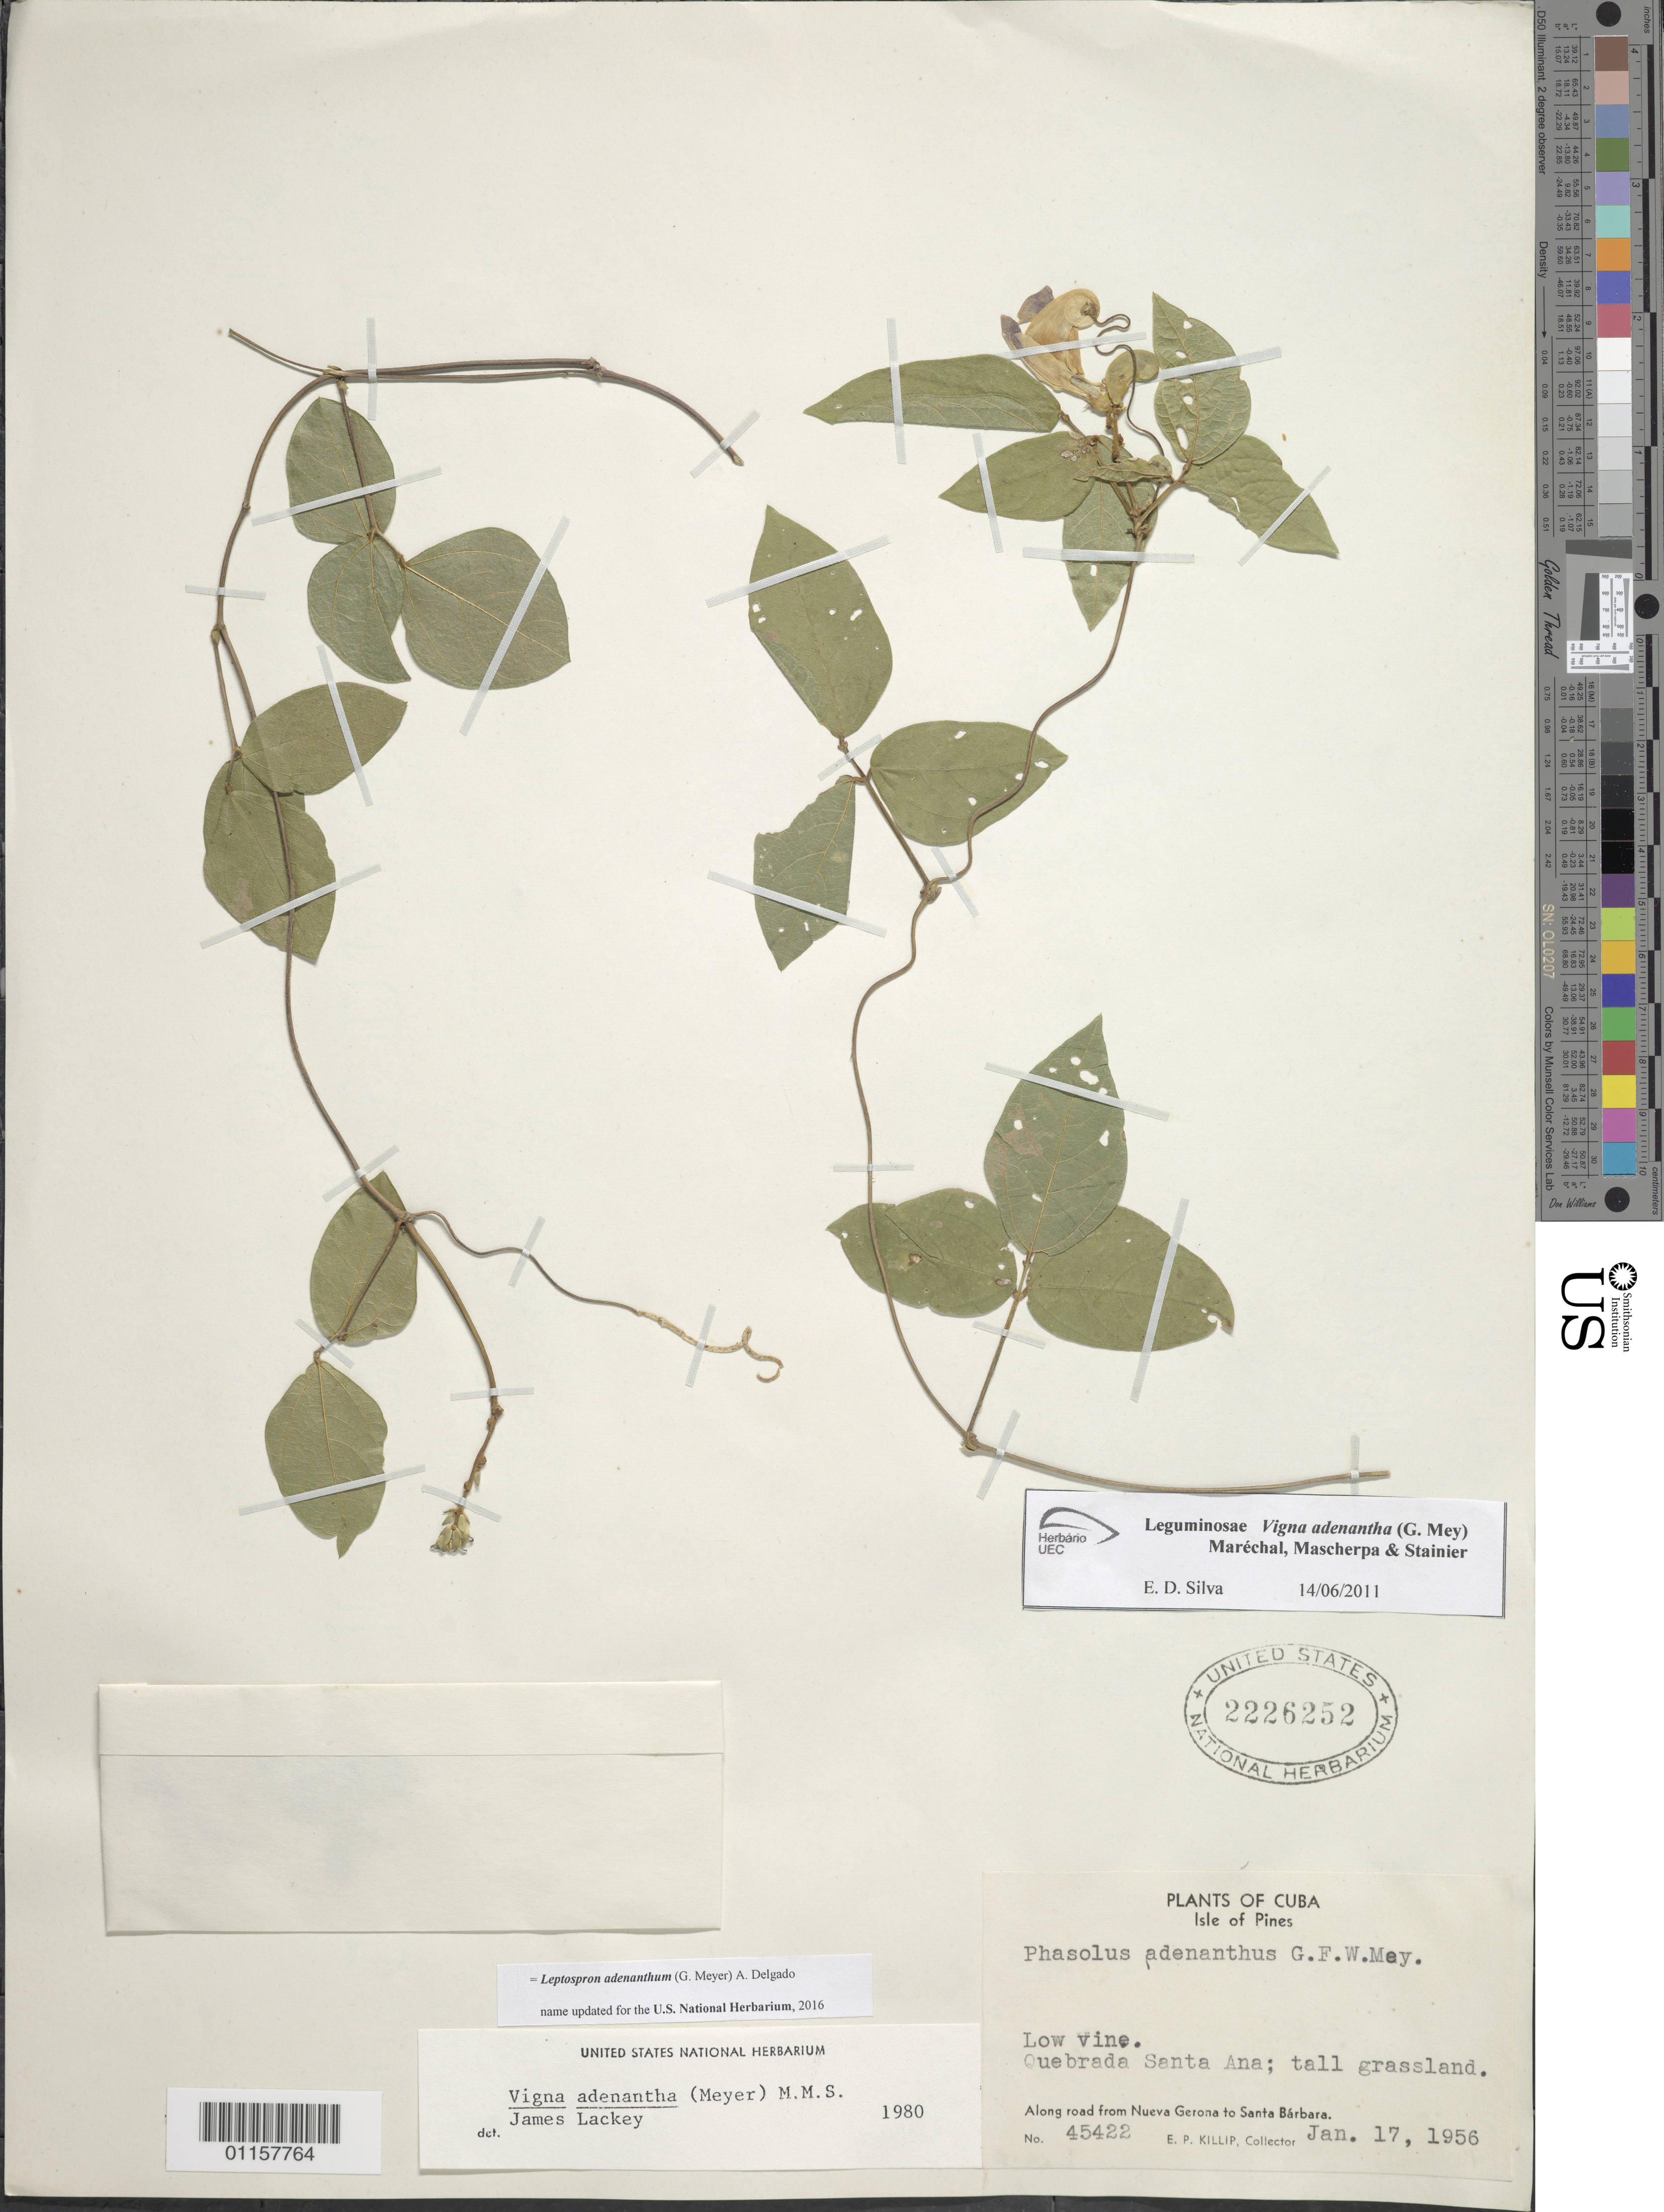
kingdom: Plantae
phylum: Tracheophyta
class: Magnoliopsida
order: Fabales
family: Fabaceae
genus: Leptospron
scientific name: Leptospron adenanthum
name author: (G. Mey.) A. Delgado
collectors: E. P. Killip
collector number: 45422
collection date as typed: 17 Jan 1956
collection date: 1956-01-17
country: Cuba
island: Isla de la Juventud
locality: Nueva Gerona to Santa Bárbara road; Cuebrada Santa Ana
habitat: Tall grassland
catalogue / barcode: US 2226252